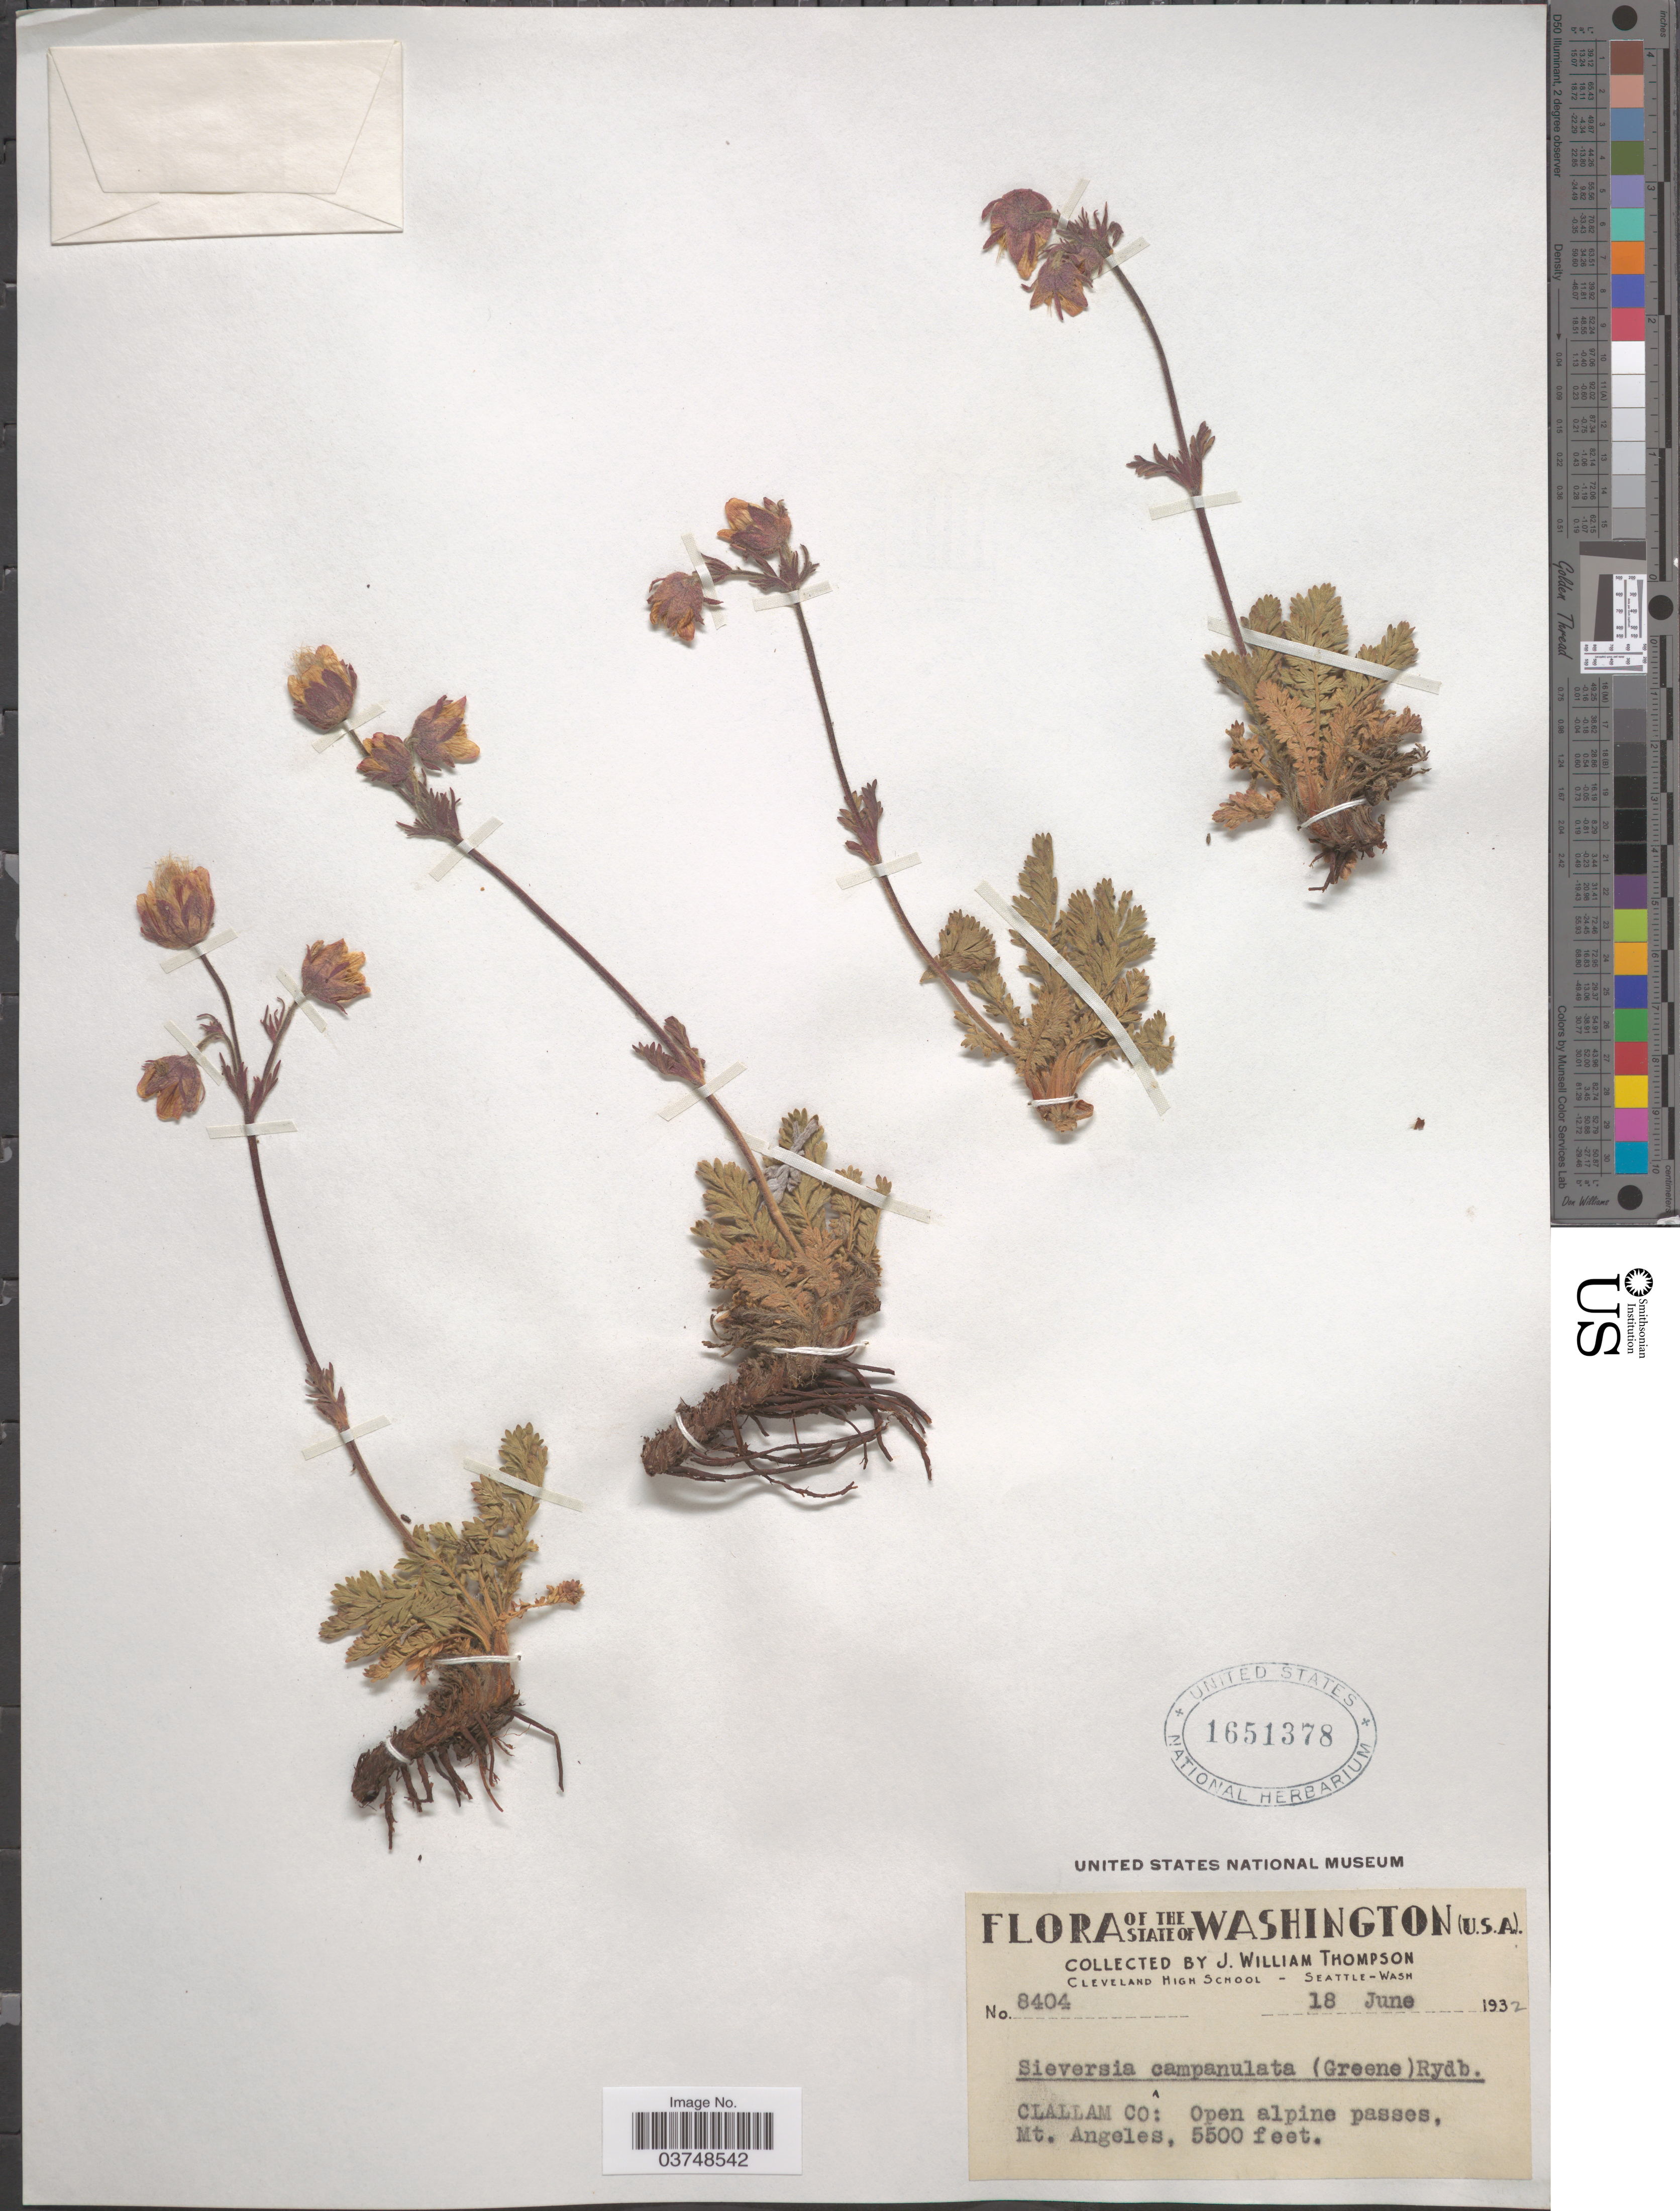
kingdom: Plantae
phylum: Tracheophyta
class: Magnoliopsida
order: Rosales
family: Rosaceae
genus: Geum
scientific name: Geum triflorum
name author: Pursh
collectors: J. W. Thompson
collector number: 8404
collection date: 1932-06-18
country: United States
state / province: Washington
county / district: Clallam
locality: Clallam Co: Open alpine passes, Mt. Angeles.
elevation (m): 1676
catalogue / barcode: US 1651378